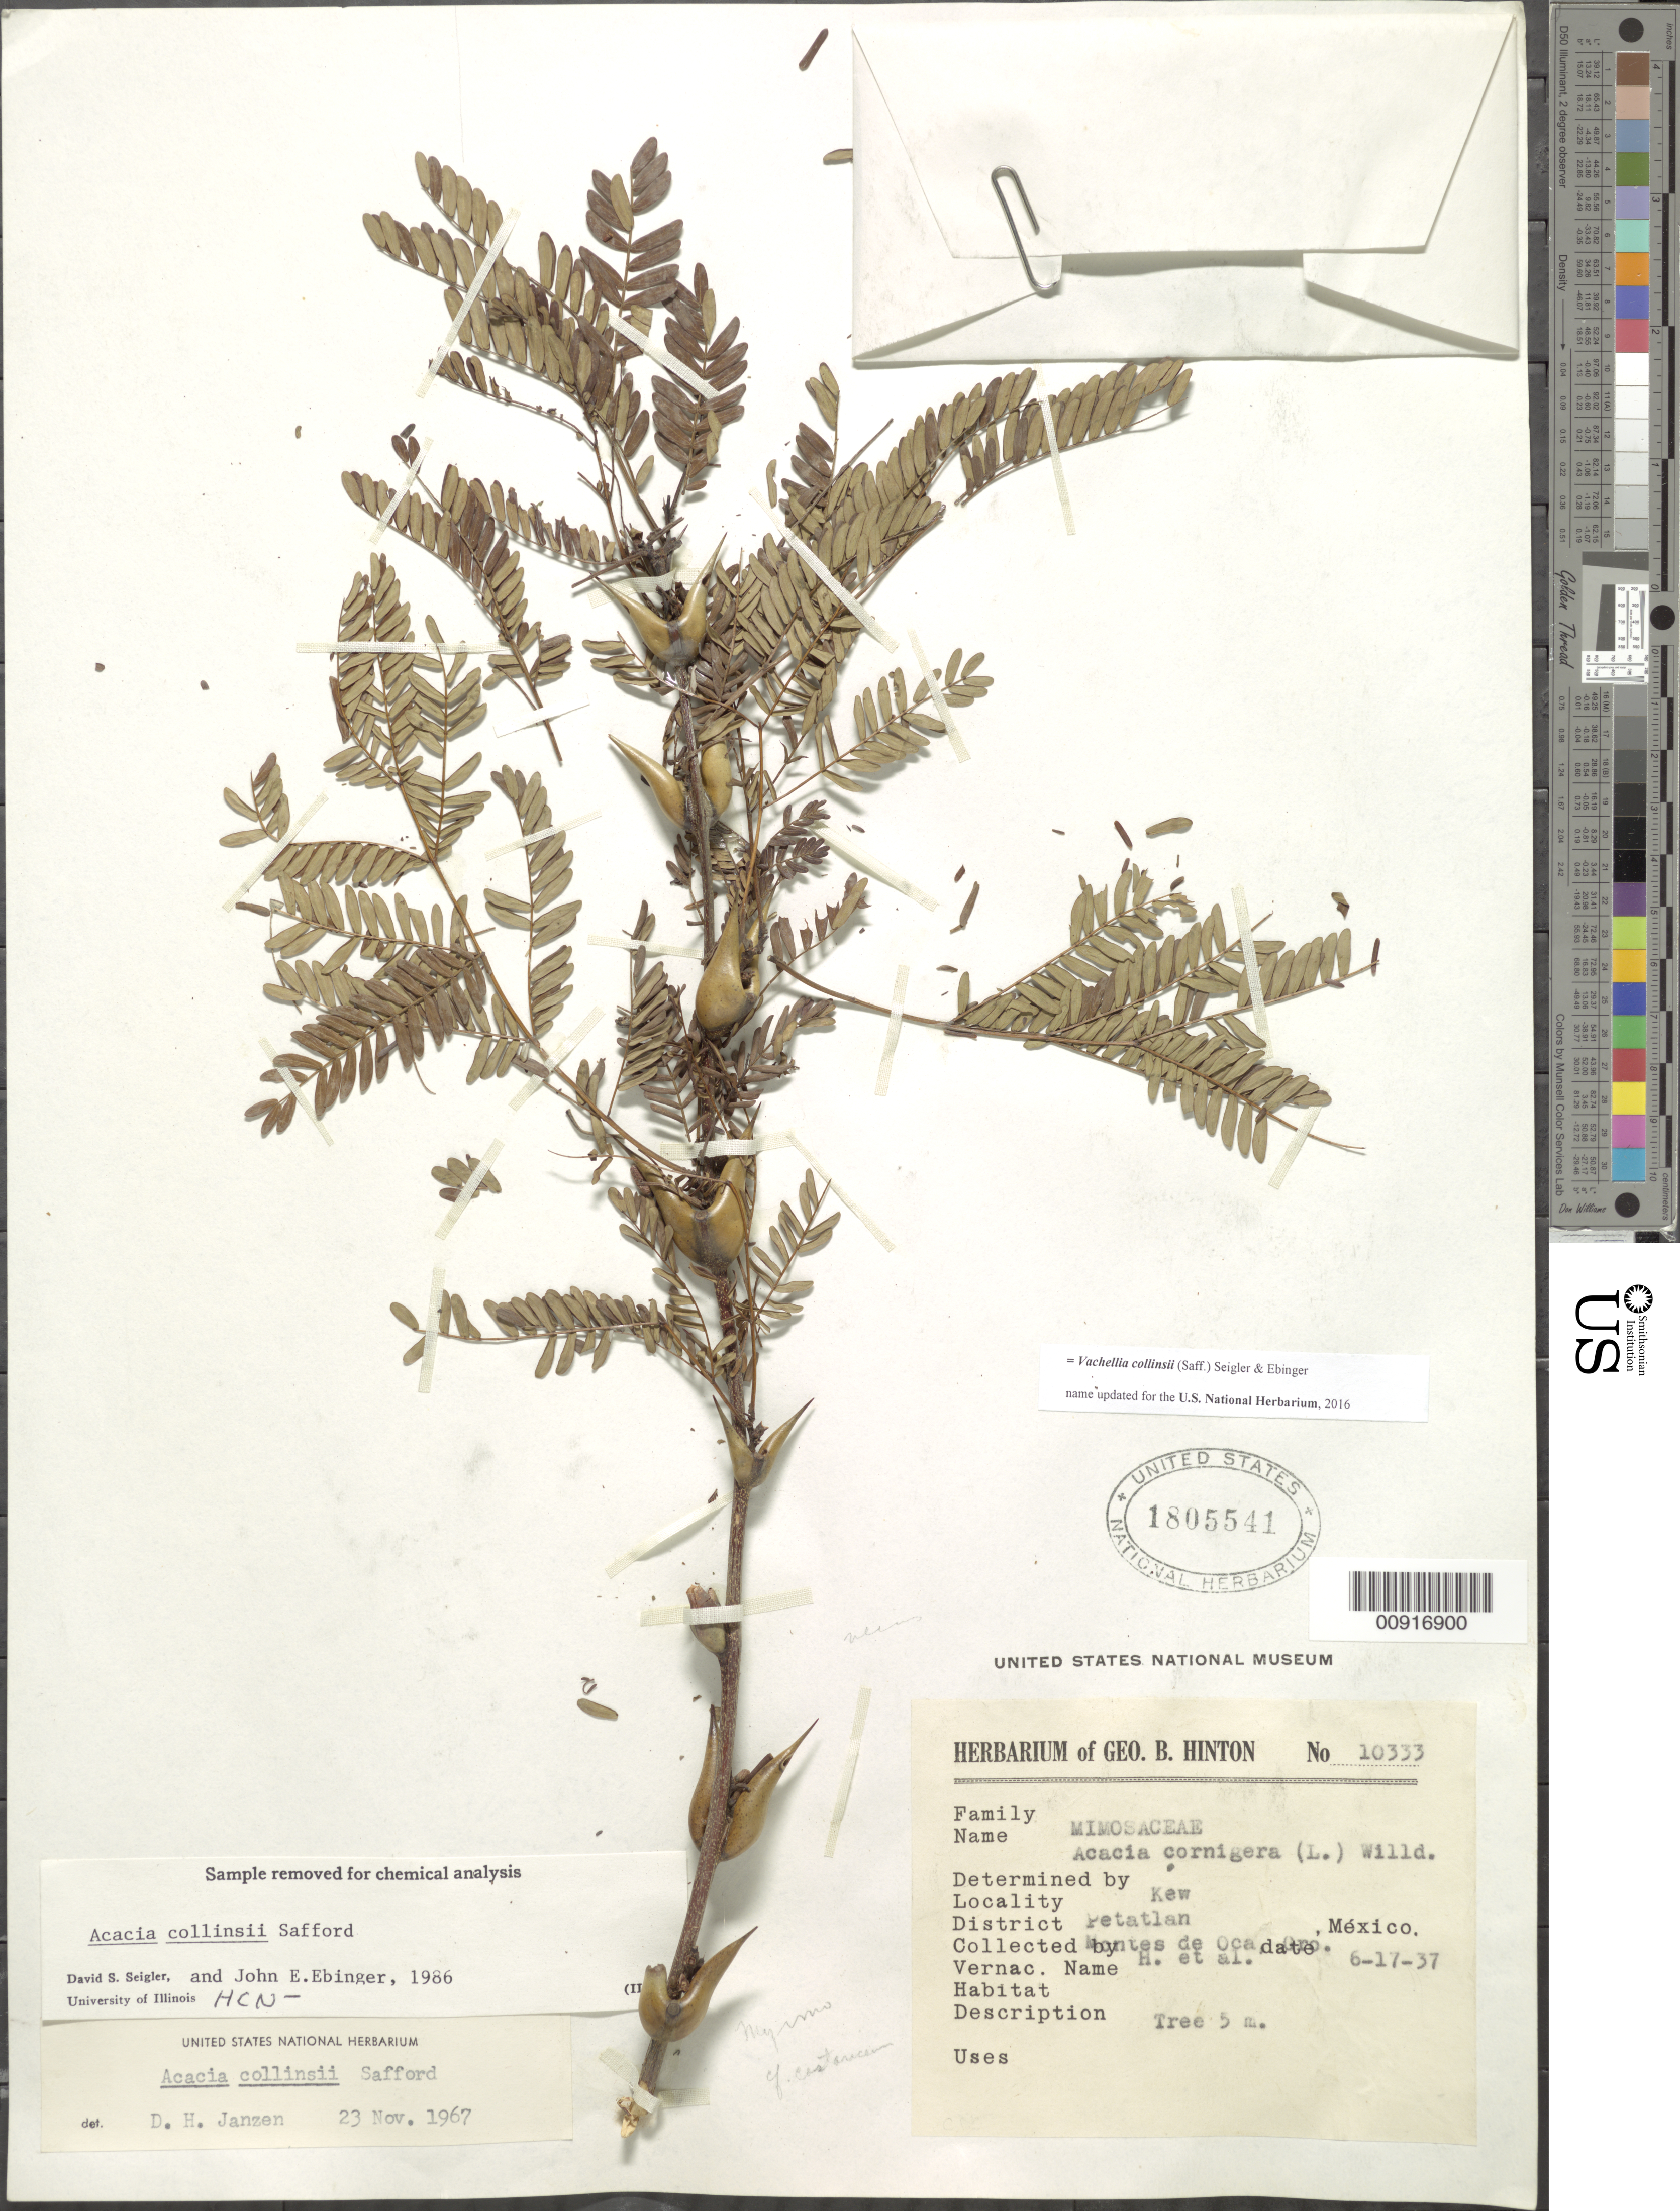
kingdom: Plantae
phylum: Tracheophyta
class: Magnoliopsida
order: Fabales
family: Fabaceae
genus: Vachellia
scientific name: Vachellia collinsii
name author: (Saff.) Seigler & Ebinger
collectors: G. B. Hinton & et al.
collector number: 10333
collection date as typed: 17 Jun 1937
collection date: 1937-06-17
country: Mexico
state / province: Guerrero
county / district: Montes de Oca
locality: Petatlan, District Montes de Oca, Guerrero.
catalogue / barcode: US 1805541